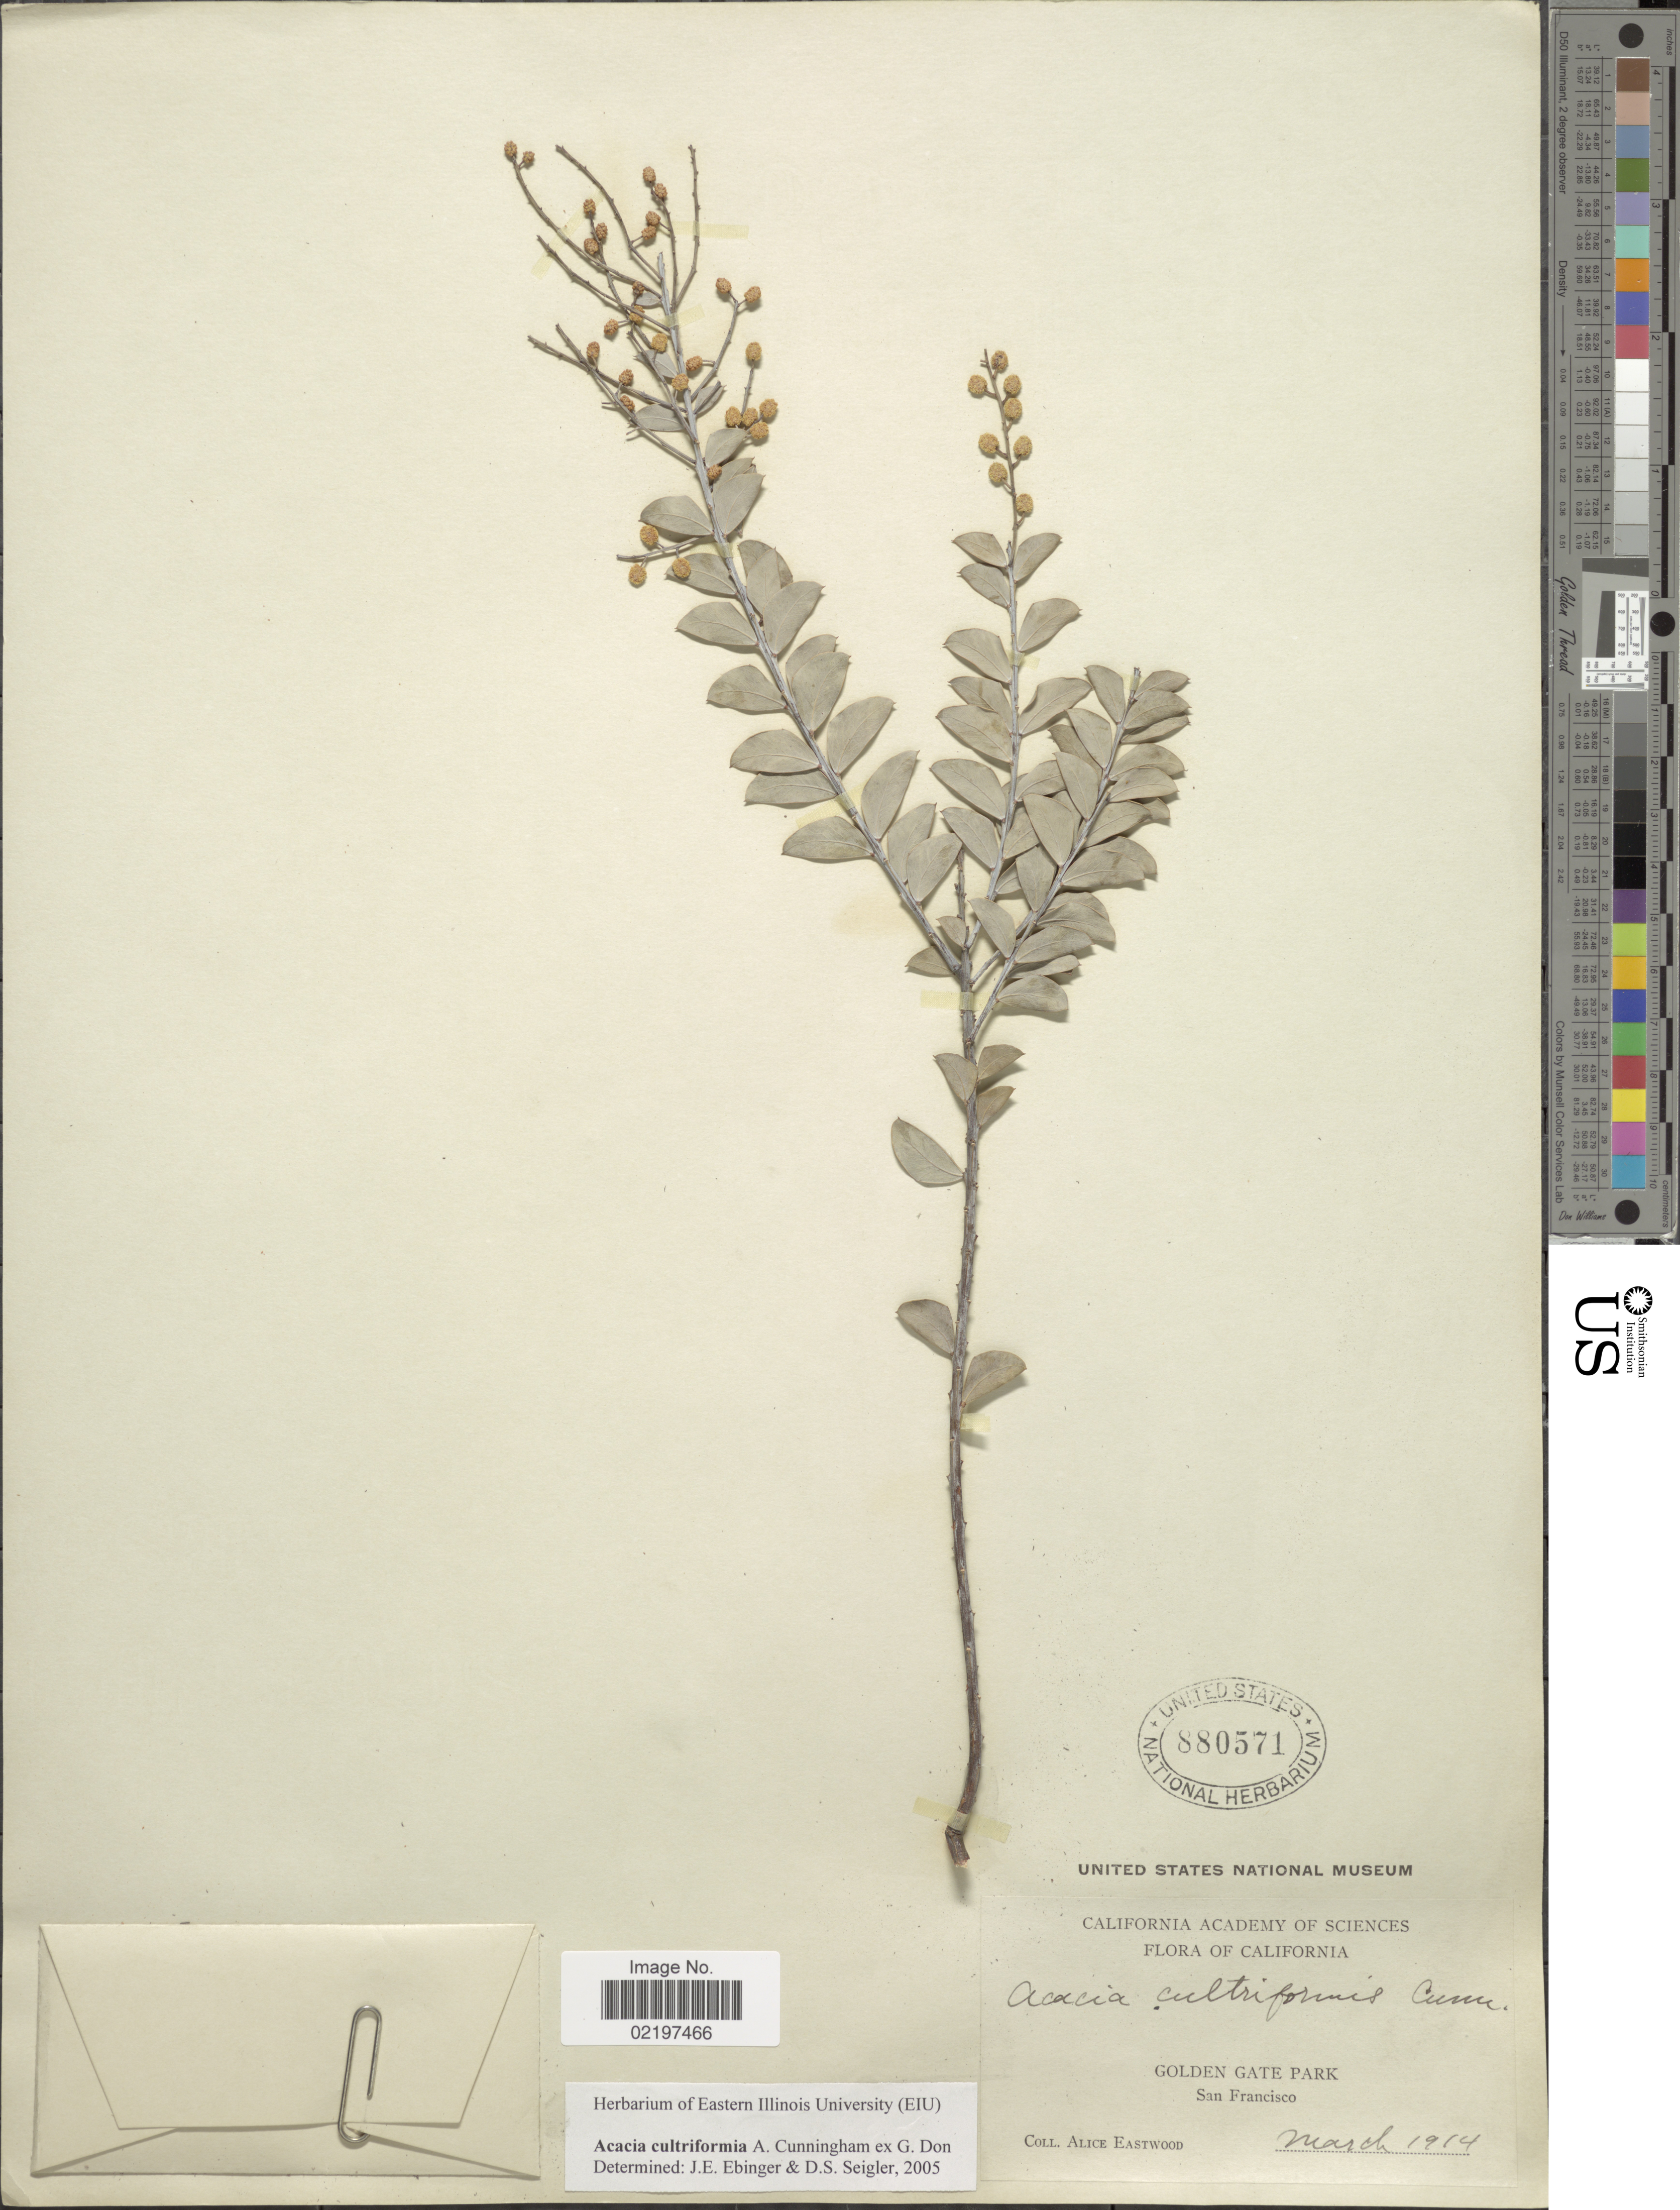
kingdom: Plantae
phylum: Tracheophyta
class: Magnoliopsida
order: Fabales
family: Fabaceae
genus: Acacia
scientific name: Acacia cultriformis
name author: A. Cunn. ex G. Don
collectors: A. Eastwood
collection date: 1914-03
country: United States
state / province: California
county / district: San Francisco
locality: Golden Gate Park, San Francisco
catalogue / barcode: US 880571